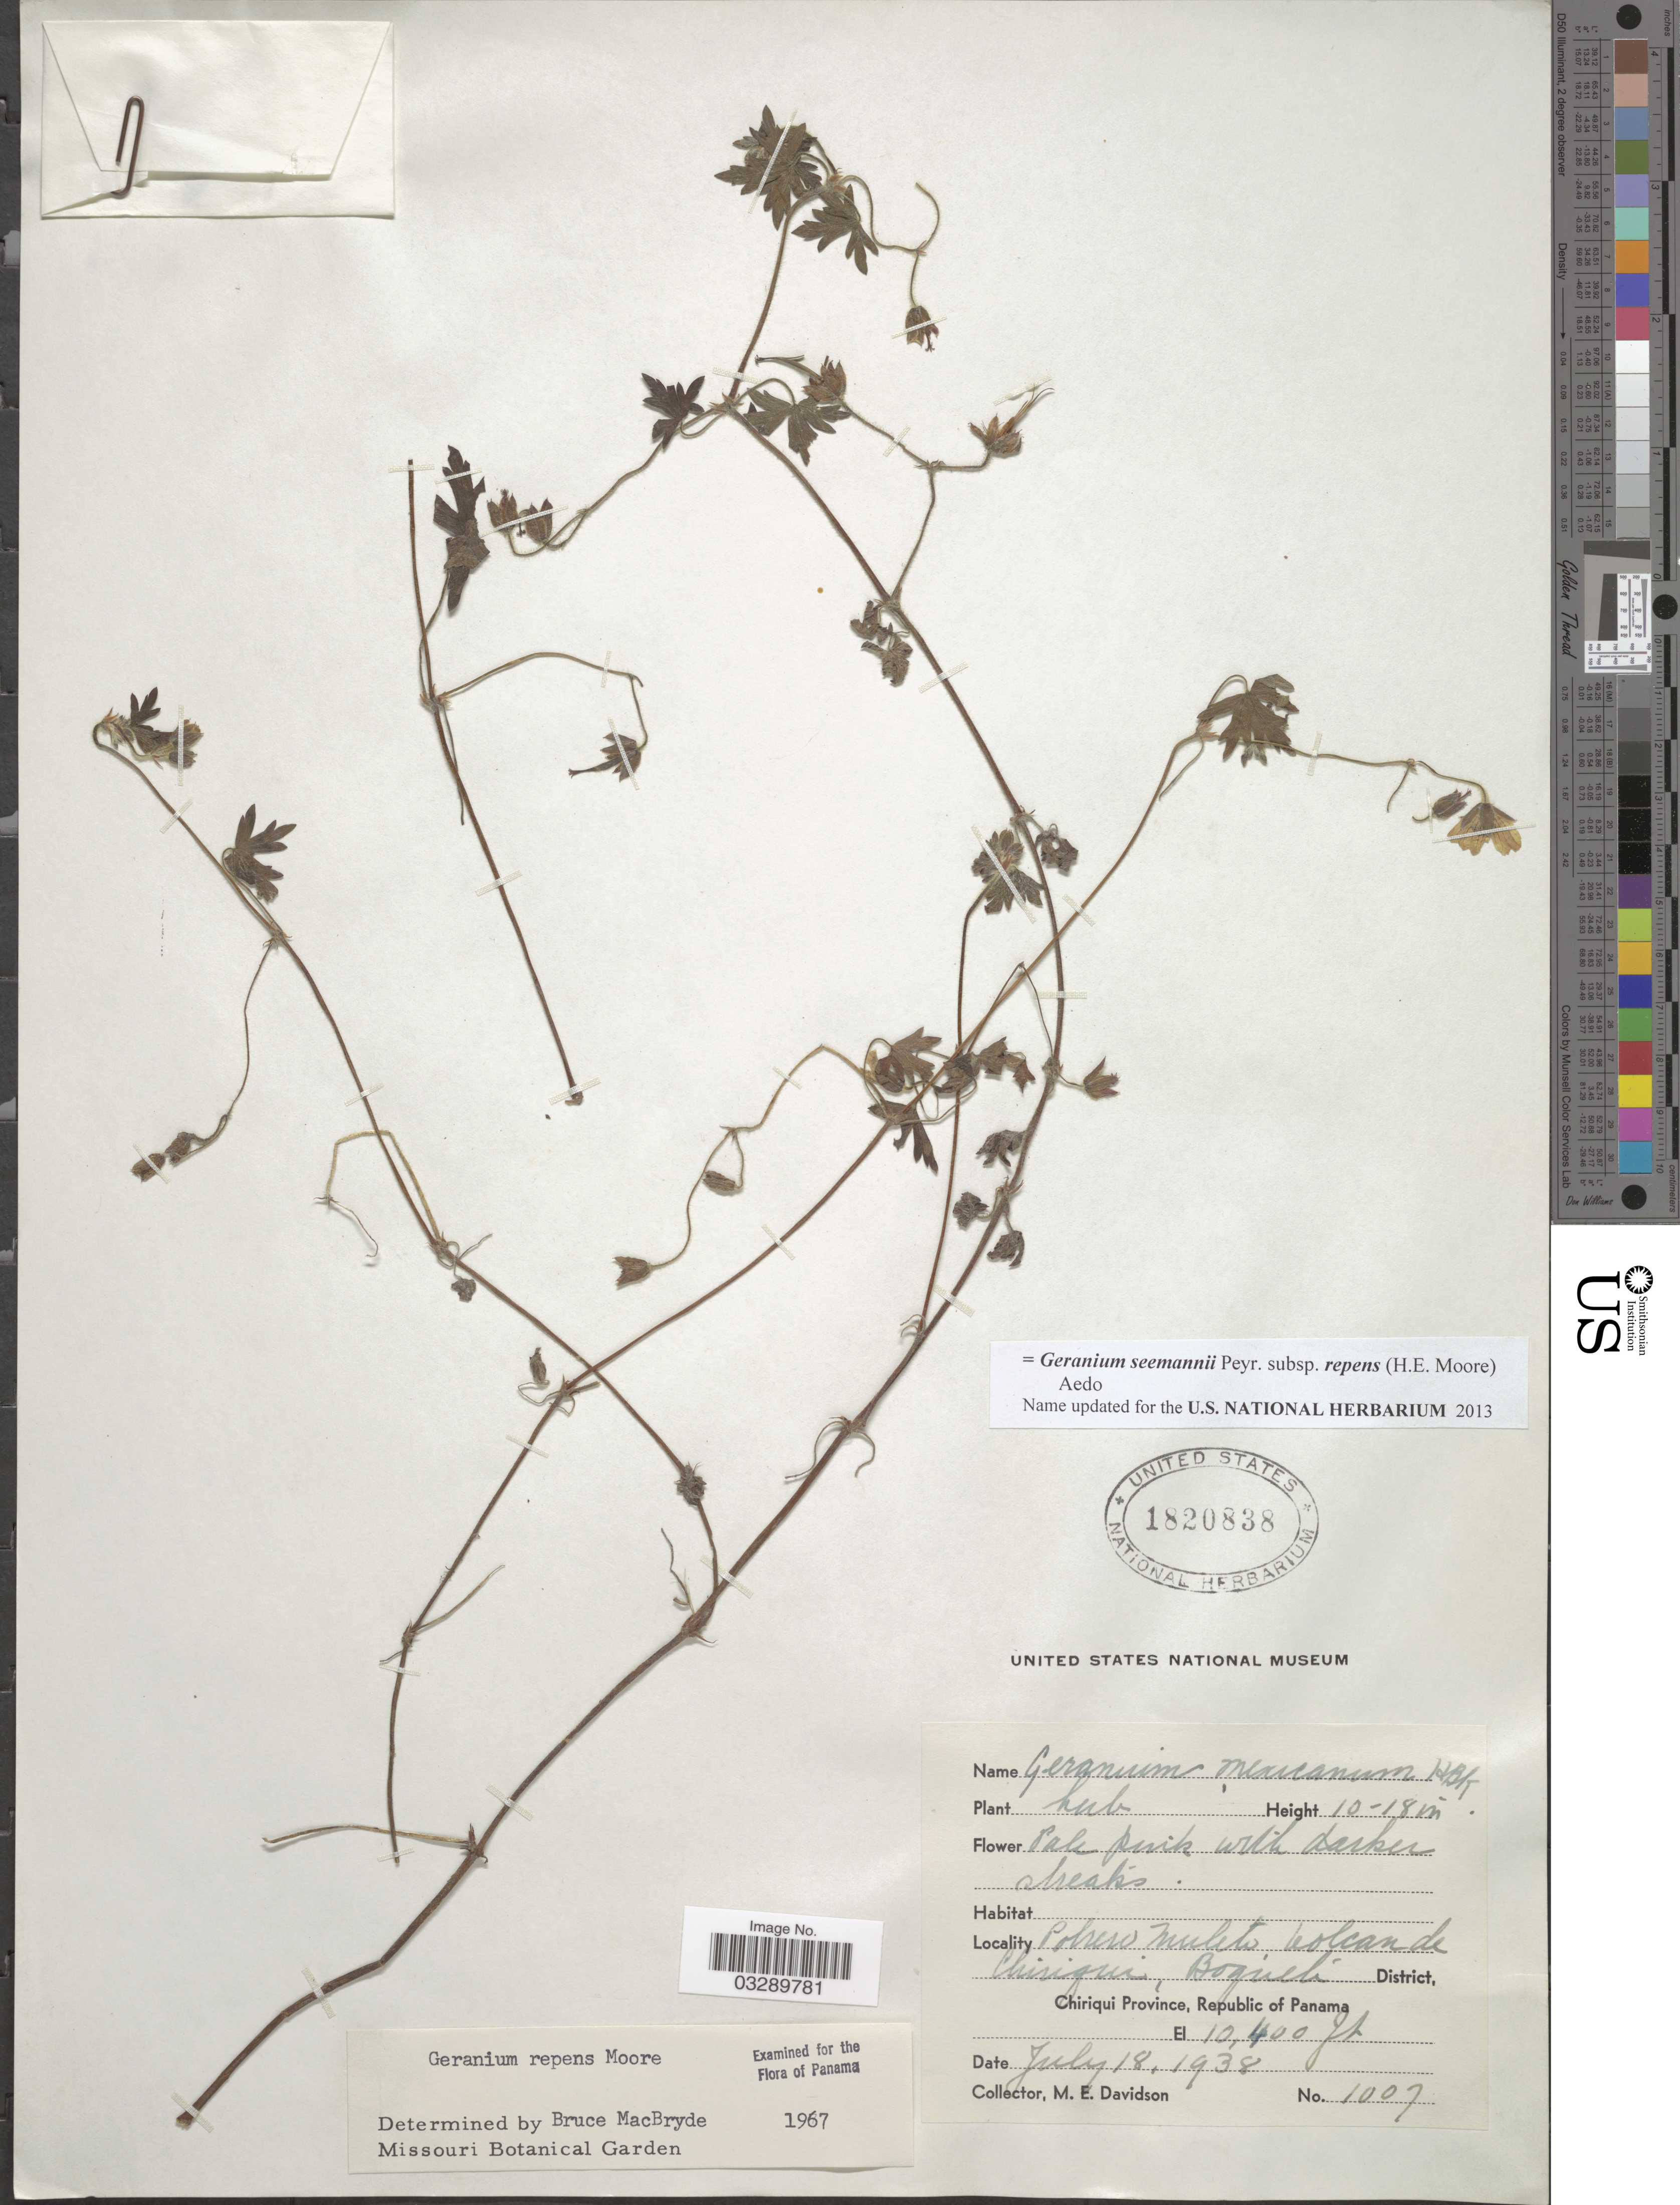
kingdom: Plantae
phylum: Tracheophyta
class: Magnoliopsida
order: Geraniales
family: Geraniaceae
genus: Geranium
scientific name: Geranium seemannii subsp. repens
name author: (H.E. Moore) Aedo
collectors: M. E. Davidson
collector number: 1007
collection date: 1938-07-18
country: Panama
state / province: Chiriqui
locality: Potrero Muleto, volcan de Chiriqui, Boqueté District.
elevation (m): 3170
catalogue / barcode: US 1820838